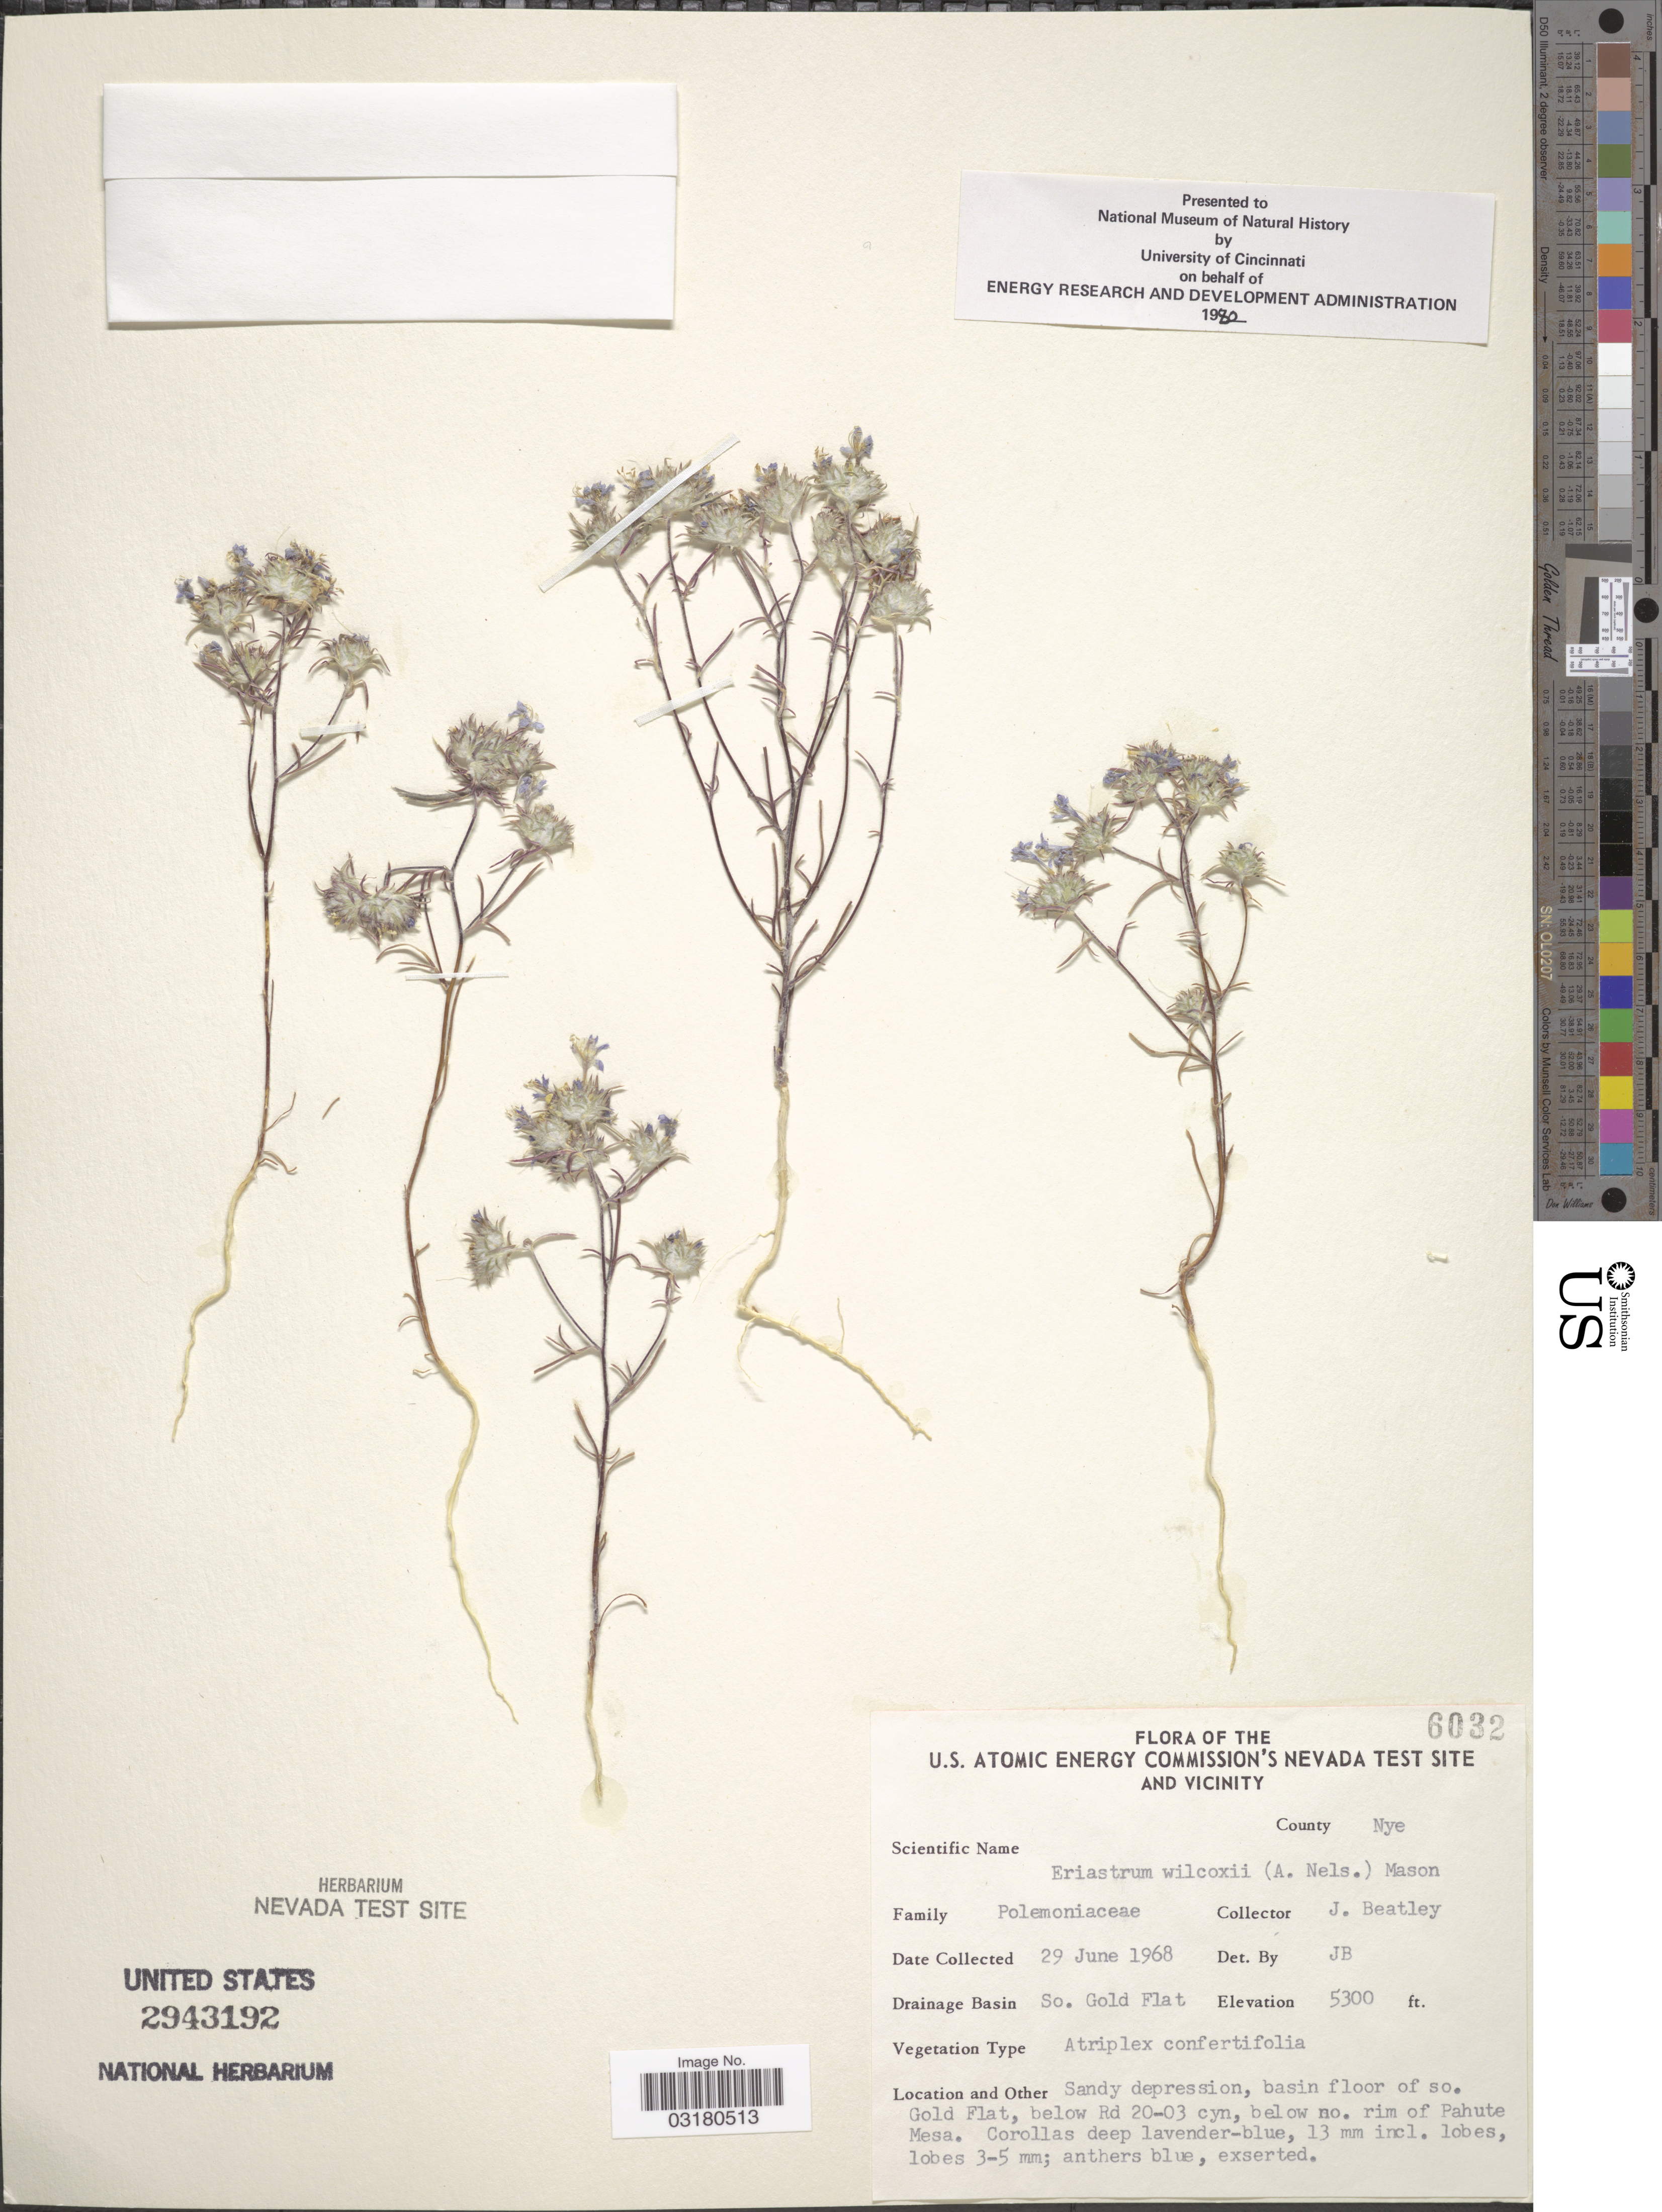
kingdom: Plantae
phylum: Tracheophyta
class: Magnoliopsida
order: Ericales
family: Polemoniaceae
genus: Eriastrum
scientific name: Eriastrum wilcoxii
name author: (A. Nelson) H. Mason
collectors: J. C. Beatley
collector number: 6032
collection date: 1968-06-29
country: United States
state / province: Nevada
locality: U.S. Atomic Energy Commission's Nevada Test Site and Vicinity. County Nye. Drainage Basin So. Gold Flat. Basin floor of so. Gold Flat, below Rd 20-03 cyn, below no. rim of Pahute Mesa.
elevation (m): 1615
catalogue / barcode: US 2943192